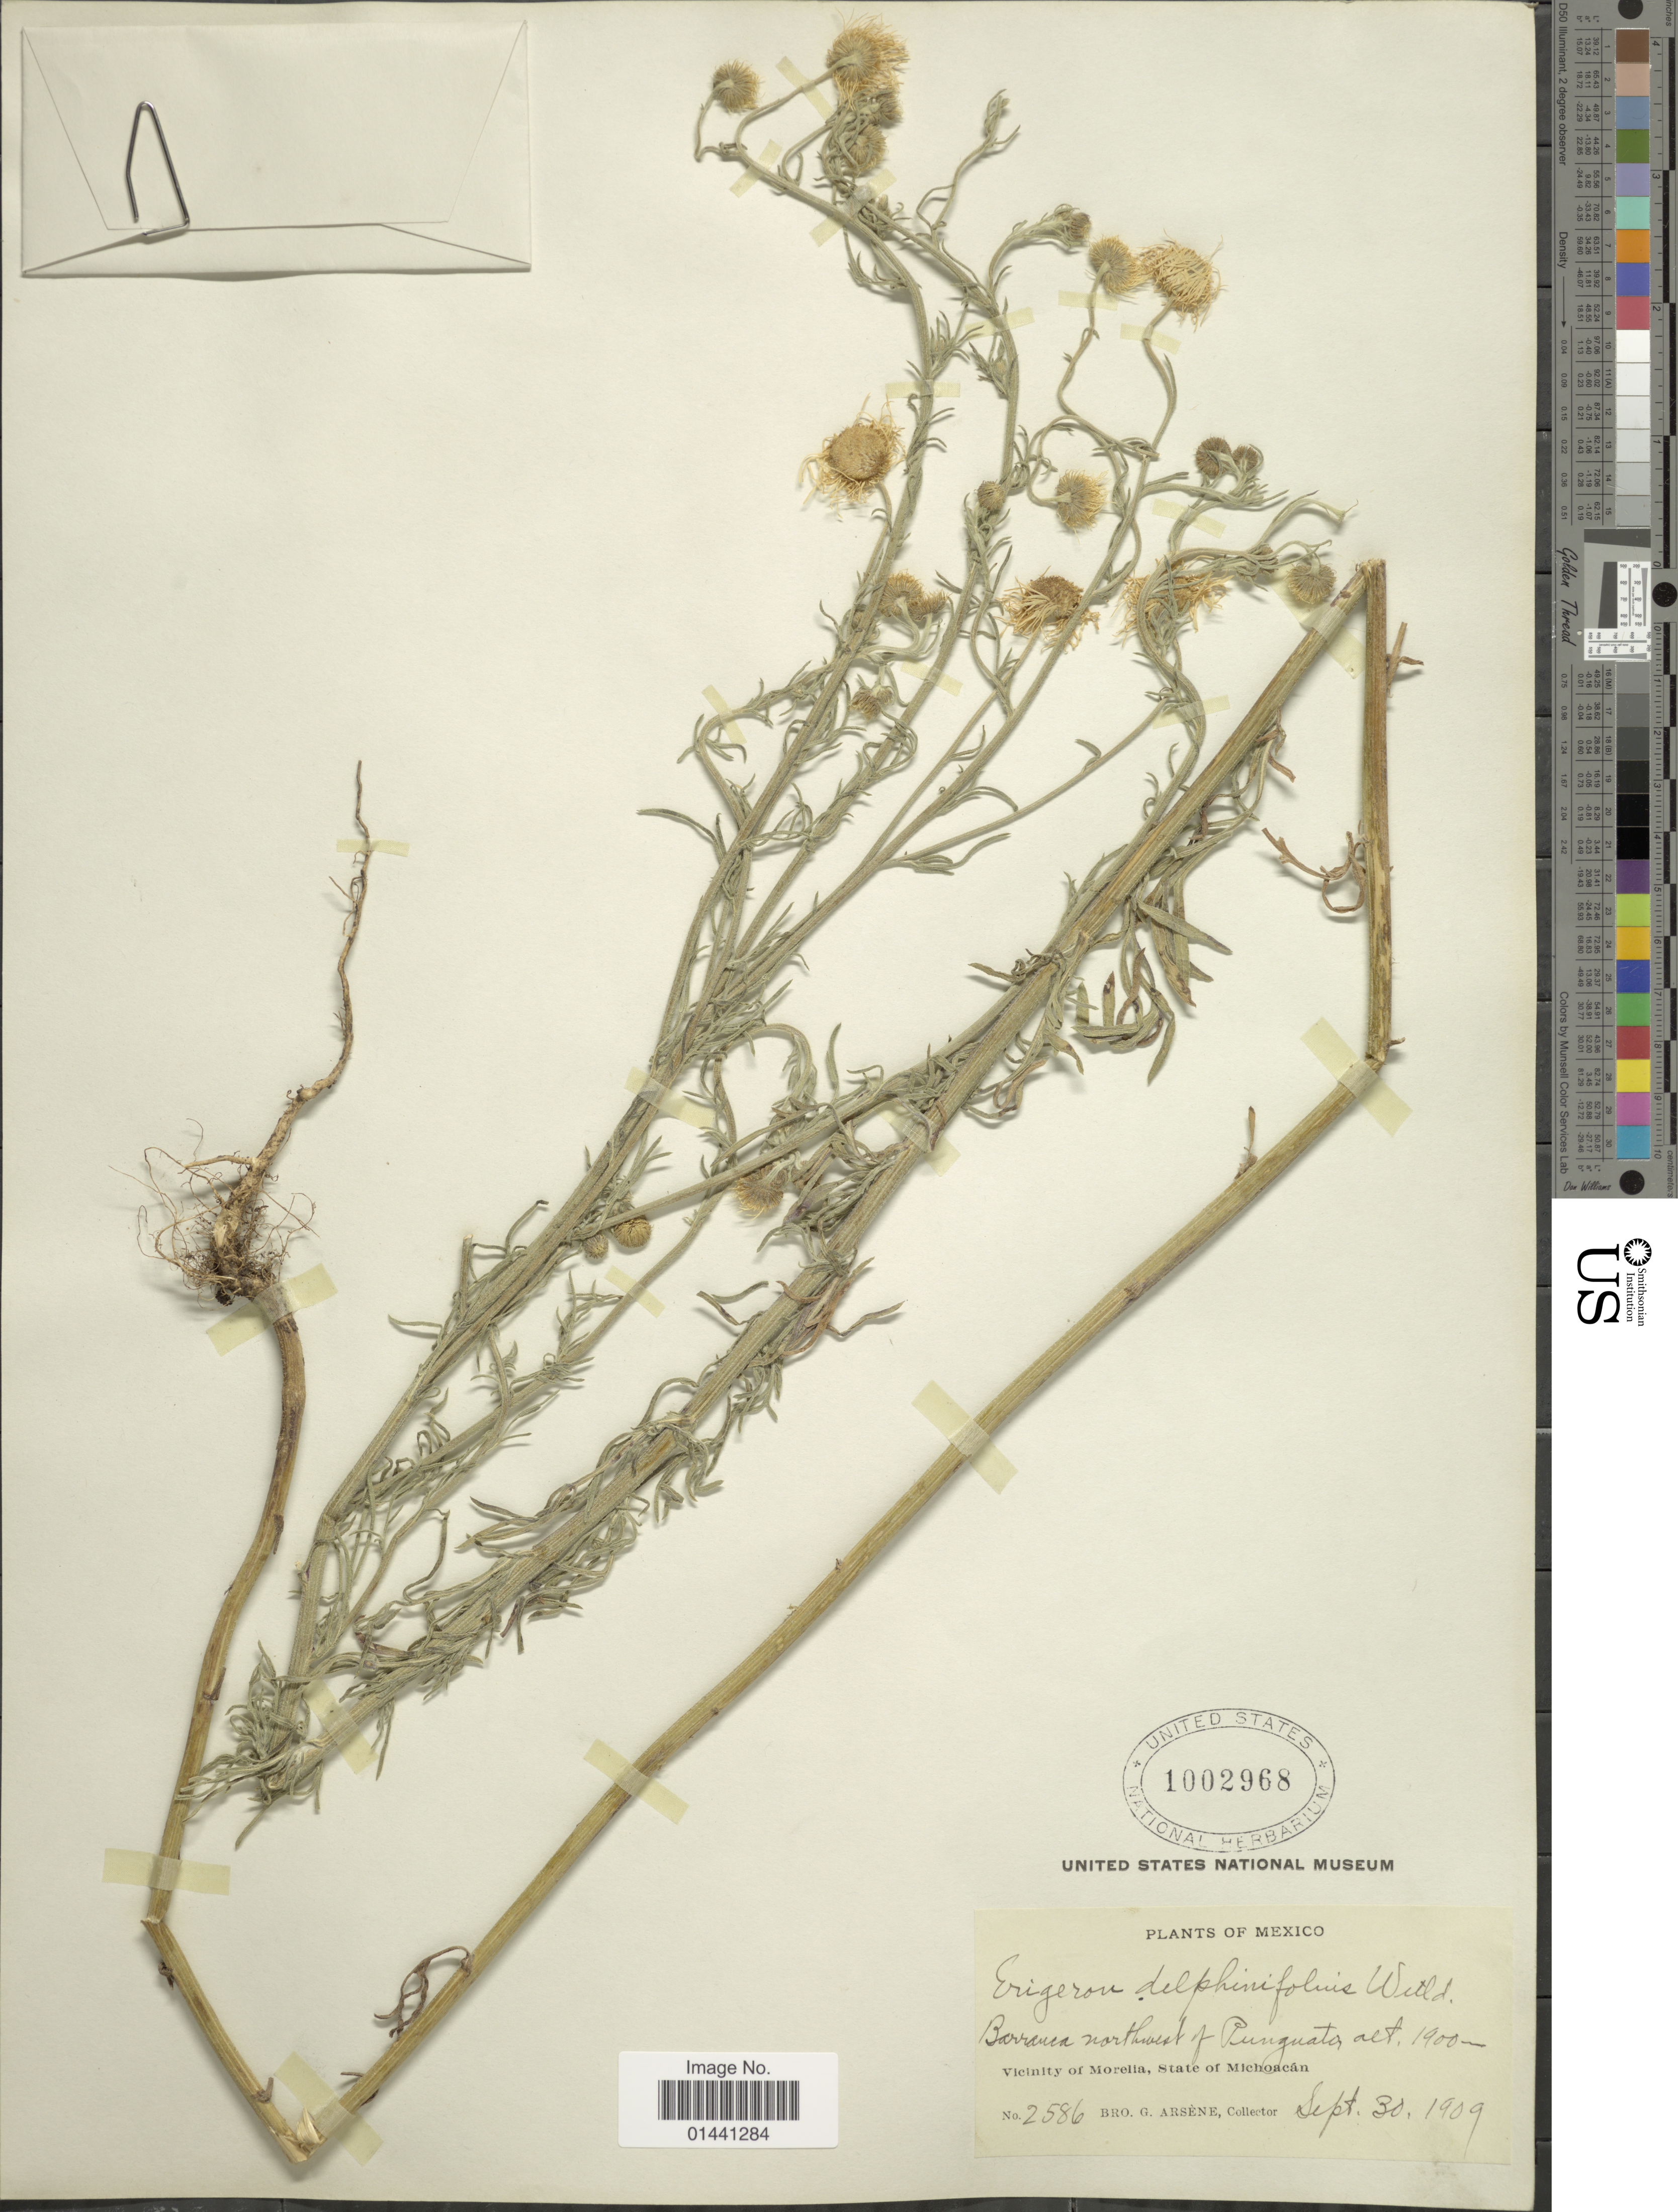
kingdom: Plantae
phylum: Tracheophyta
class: Magnoliopsida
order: Asterales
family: Asteraceae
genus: Erigeron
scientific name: Erigeron delphinifolius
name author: Willd.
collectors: Bro. G. Arsène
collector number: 2586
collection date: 1909-09-30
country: Mexico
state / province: Michoacán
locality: Barranca northwest of Pungzuata, Vicinity of Morelia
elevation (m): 1900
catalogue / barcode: US 1002968